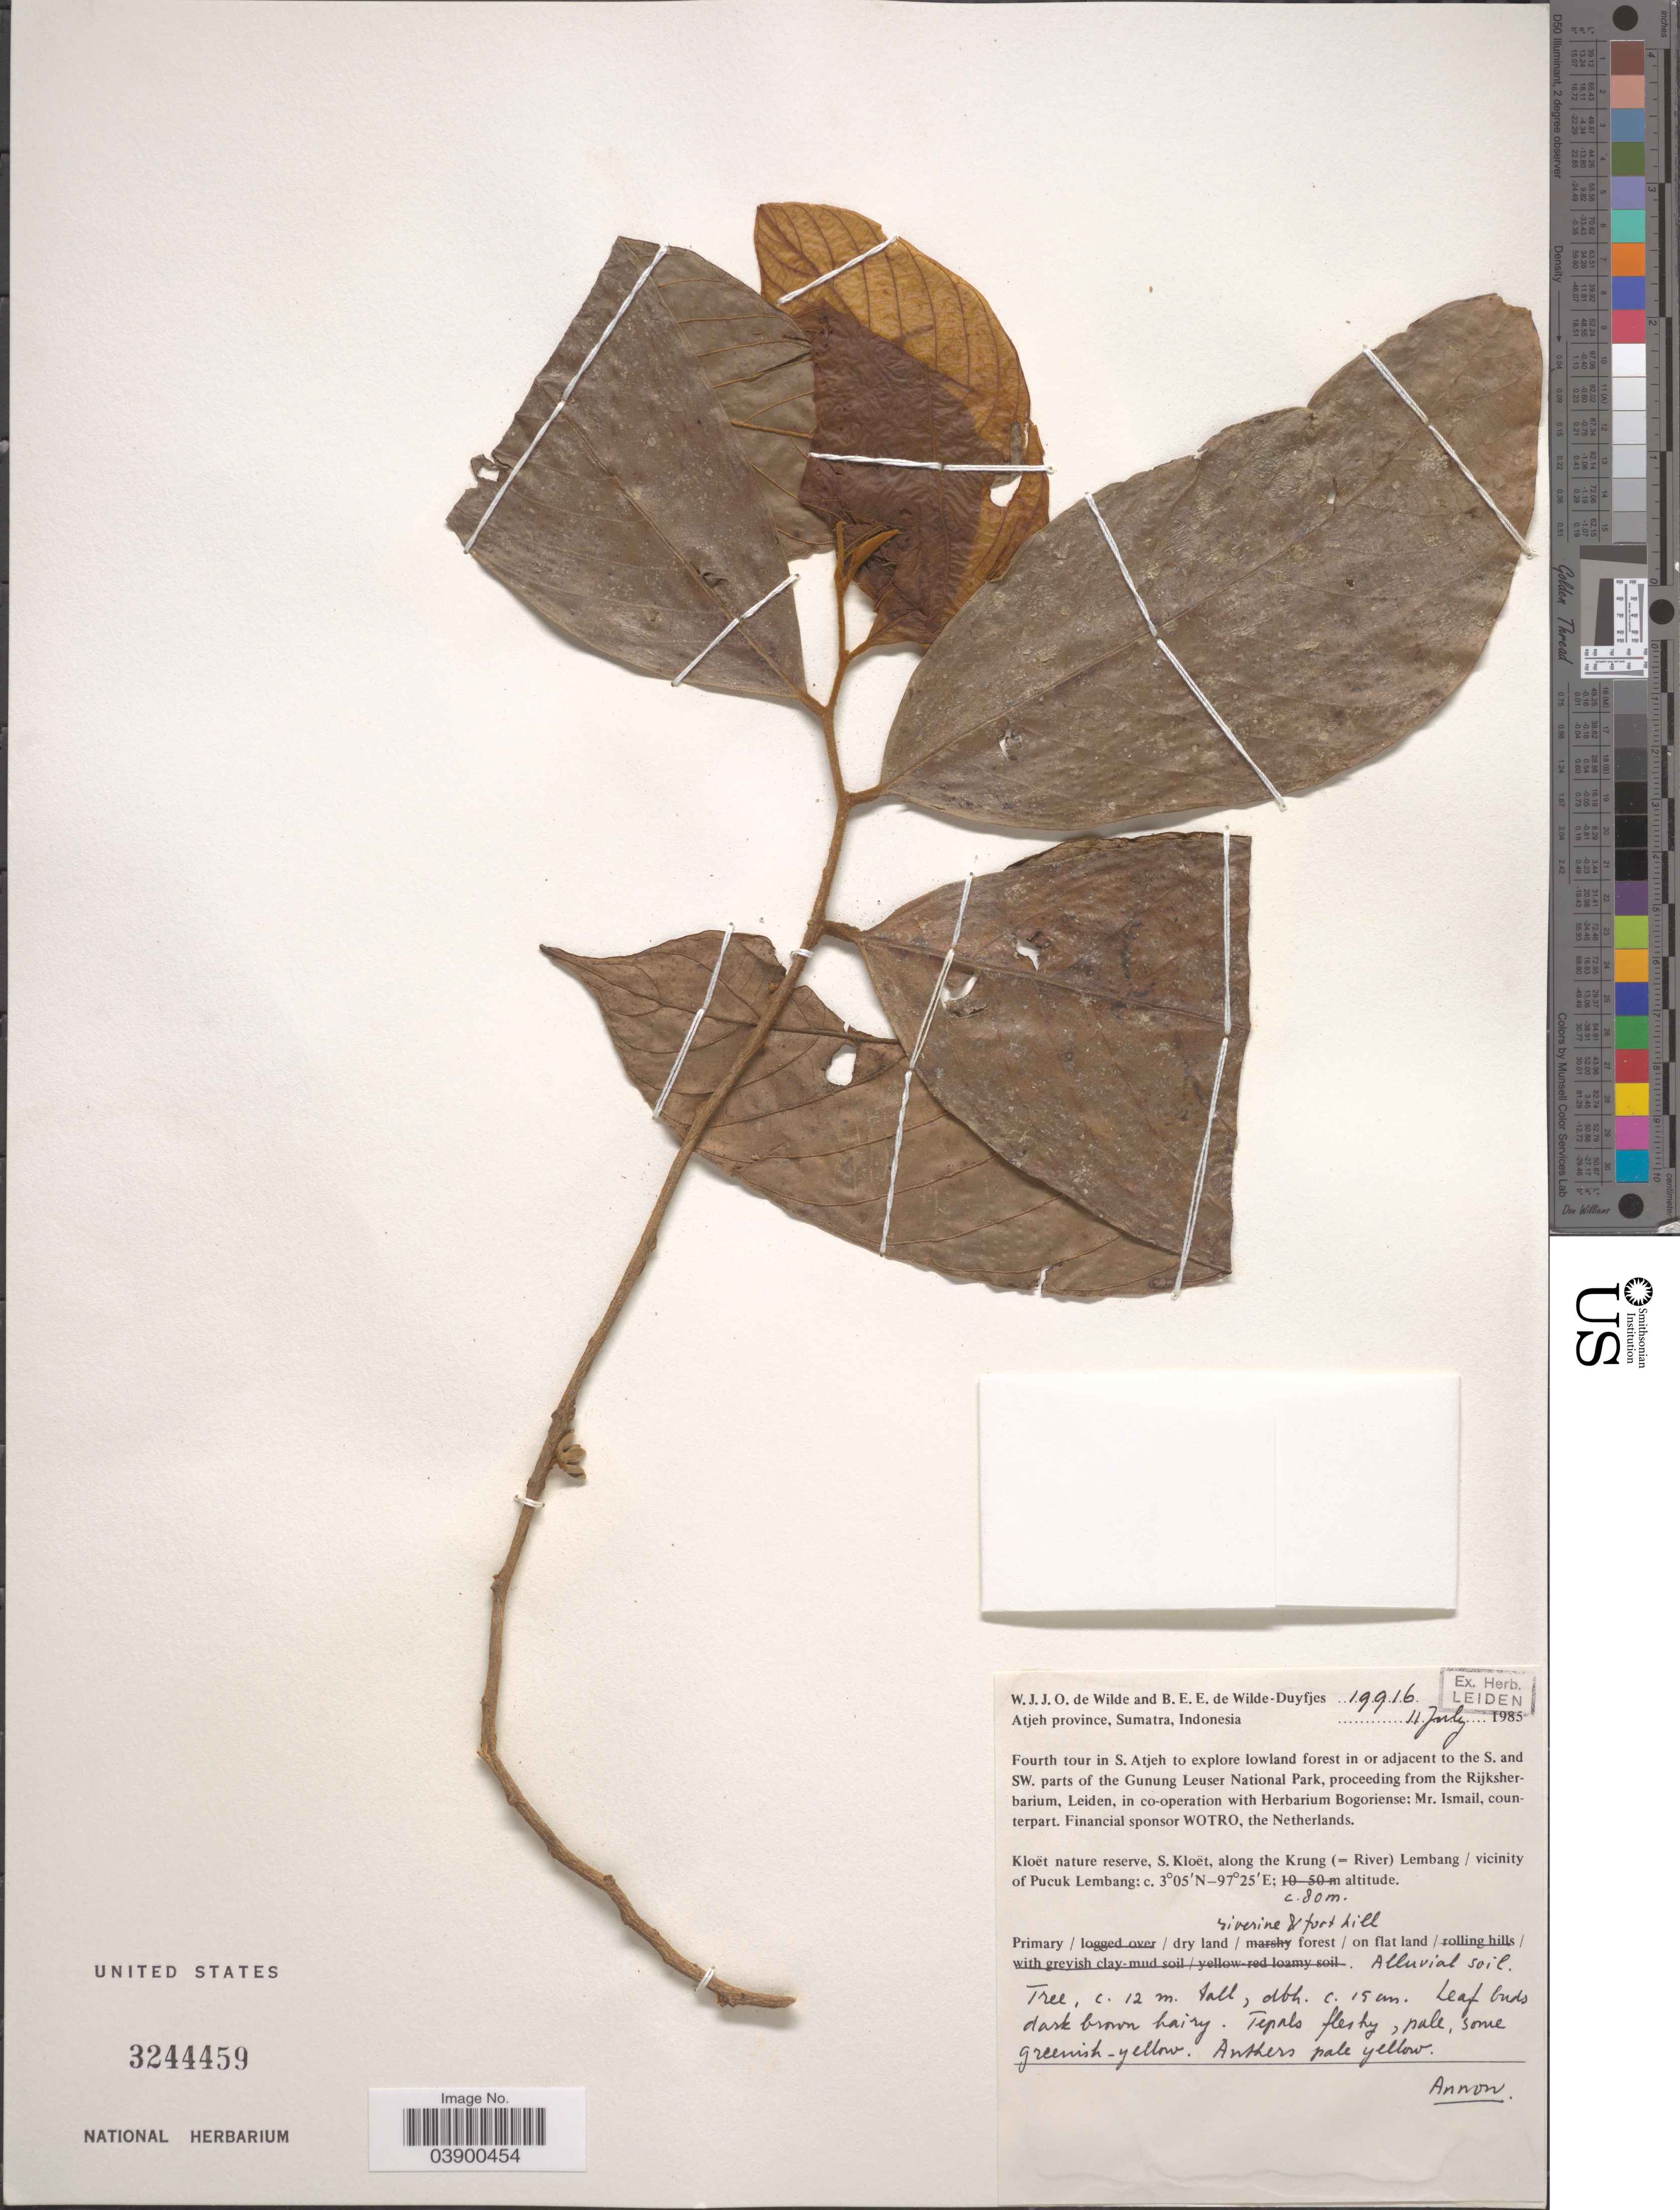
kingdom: Plantae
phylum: Tracheophyta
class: Magnoliopsida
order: Magnoliales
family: Annonaceae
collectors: W. J. de Wilde & B. E. de Wilde-Duyfjes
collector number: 19916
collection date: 1985-07-11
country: Indonesia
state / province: Sumatra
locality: Atjeh province. Fourth tour in S. Atjeh to explore lowland forest in or adjacent to the S. and SW. parts of the Gunung Leuser National Park. Kloët nature reserve, S. Kloët, along the Krung (=River) Lembang/ vicinity of Pucuk Lembang.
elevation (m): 80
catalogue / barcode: US 3244459